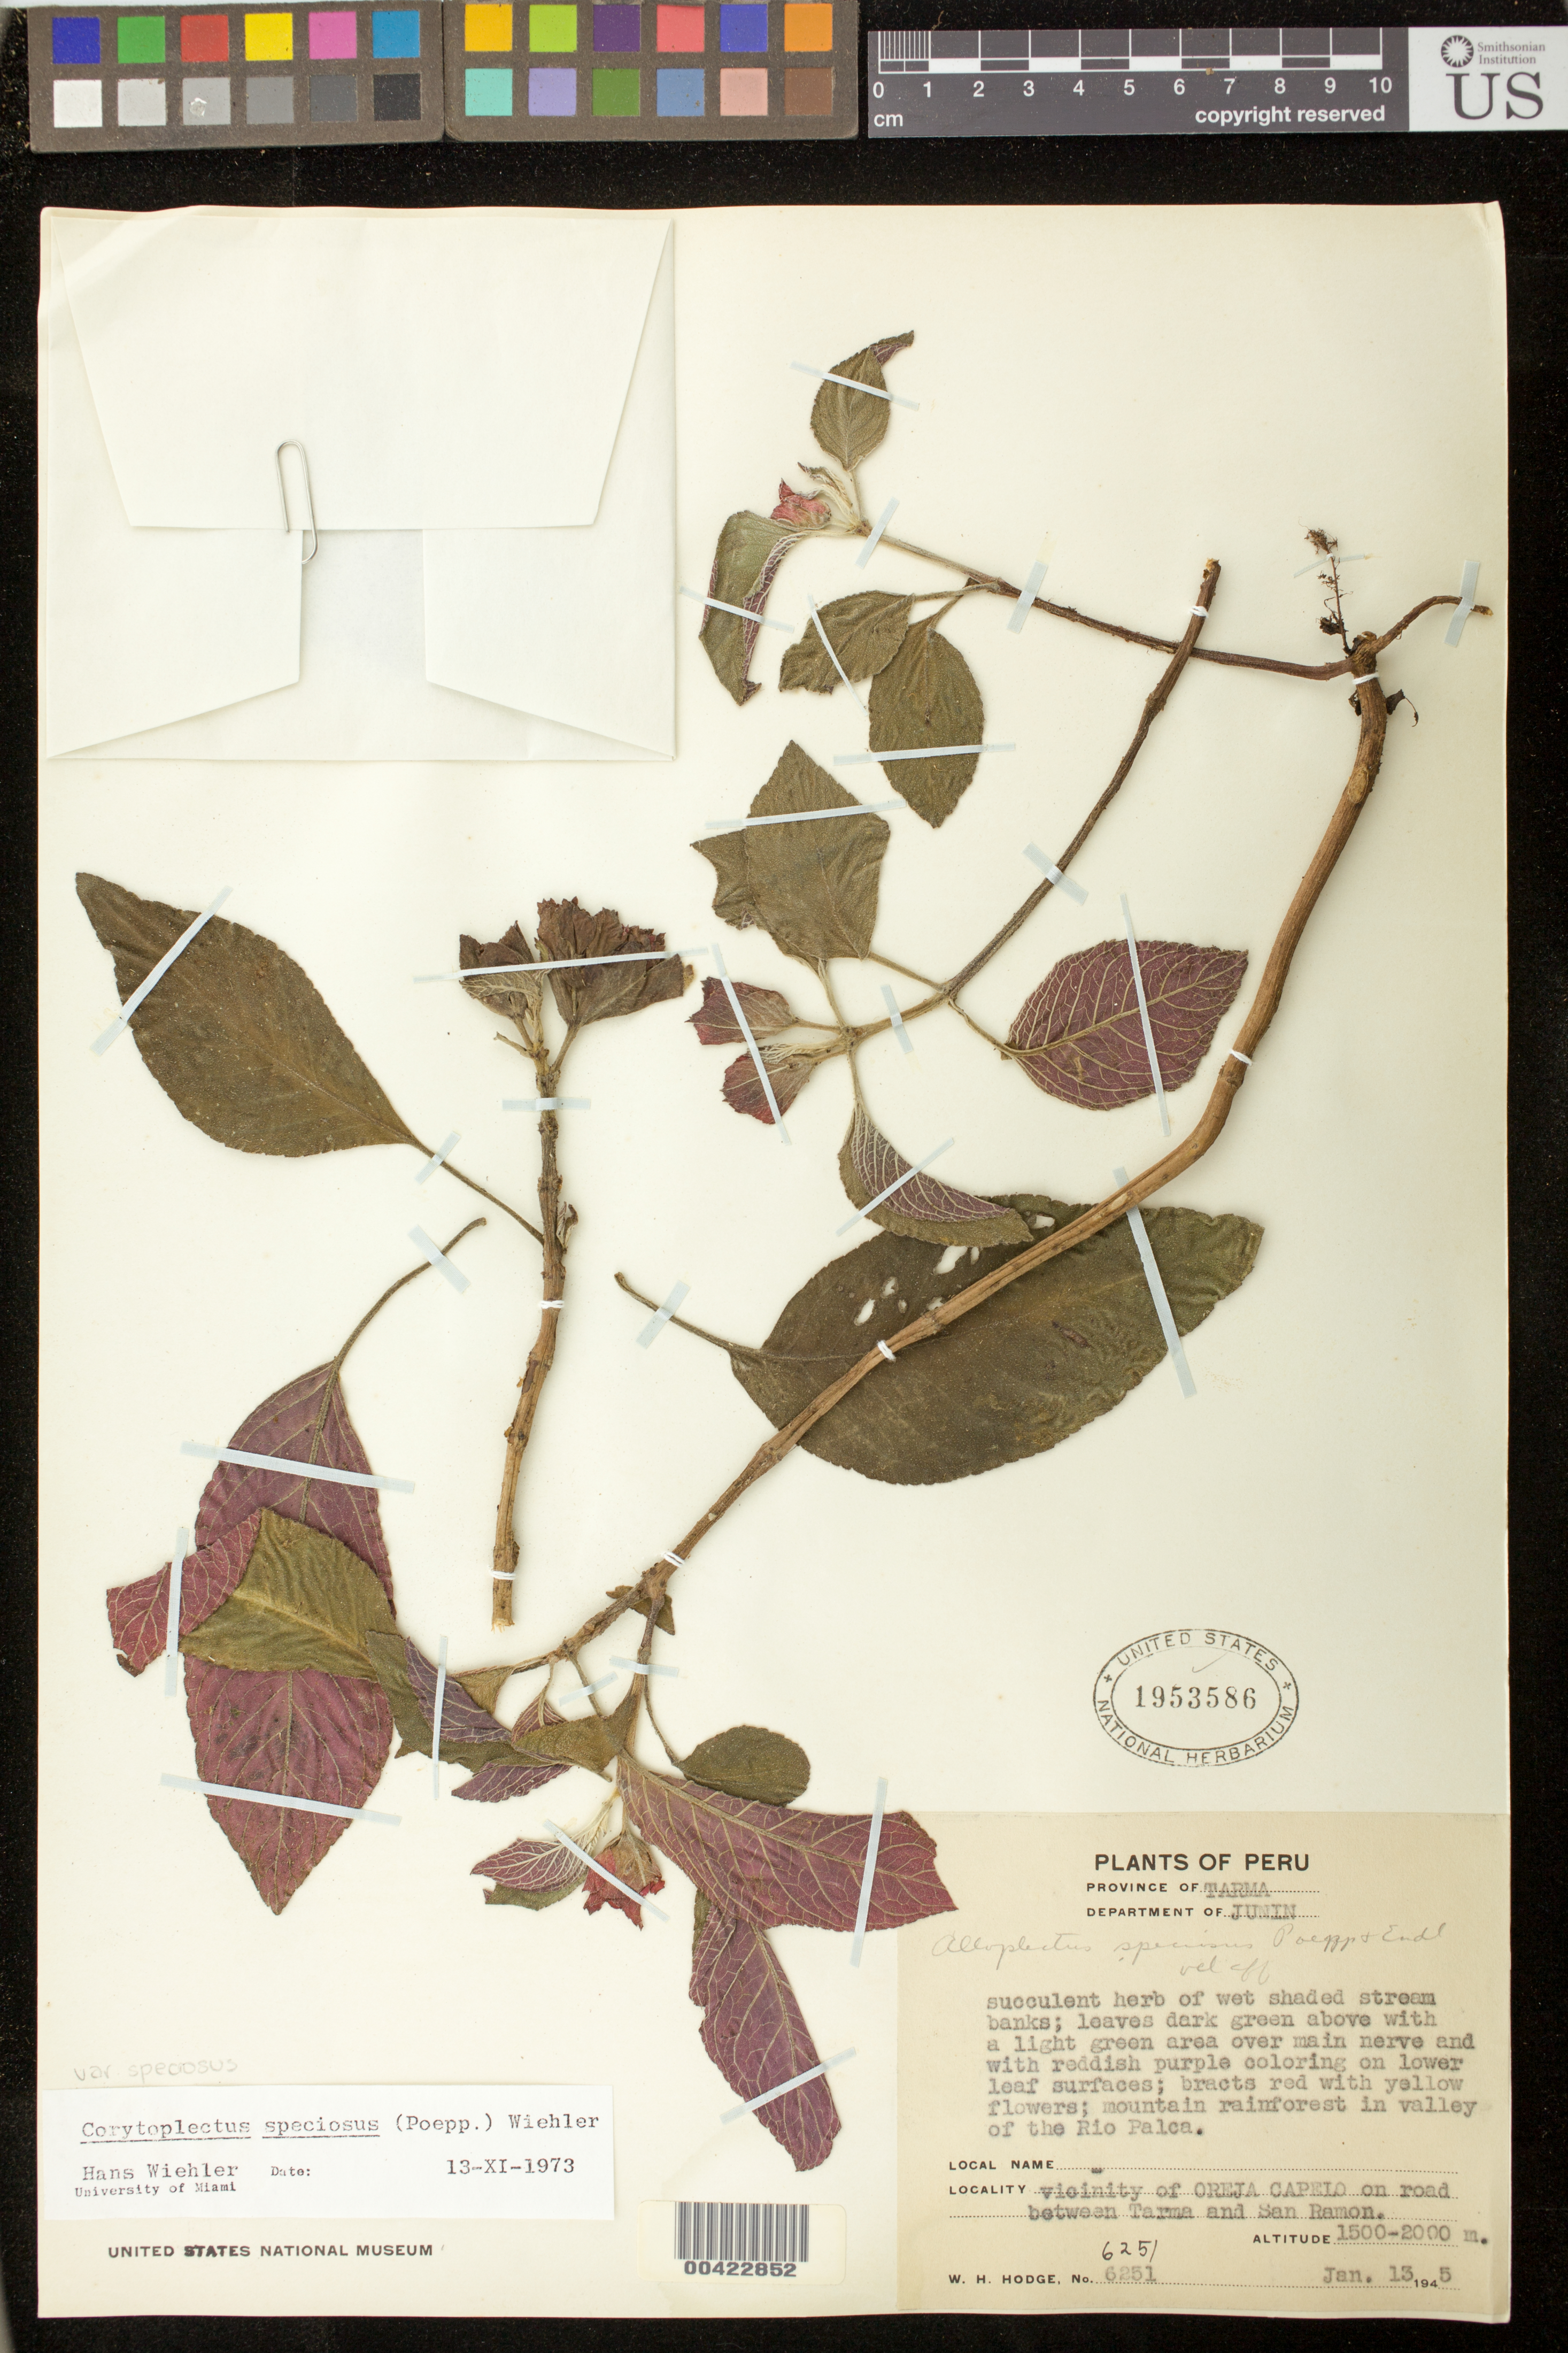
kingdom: Plantae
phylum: Tracheophyta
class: Magnoliopsida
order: Lamiales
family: Gesneriaceae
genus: Corytoplectus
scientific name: Corytoplectus speciosus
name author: (Poepp.) Wiehler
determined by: Skog, Laurence E.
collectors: W. Hodge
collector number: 6251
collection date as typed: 13 Jan 1945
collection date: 1945-01-13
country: Peru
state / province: Junín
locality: Prov. Tarma; valley of the Rio Palca, vicinity of Oreja Capelo on road between Tarma and San Ramon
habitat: Mountain rainforest; wet shaded stream banks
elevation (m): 1500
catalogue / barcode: US 1953586